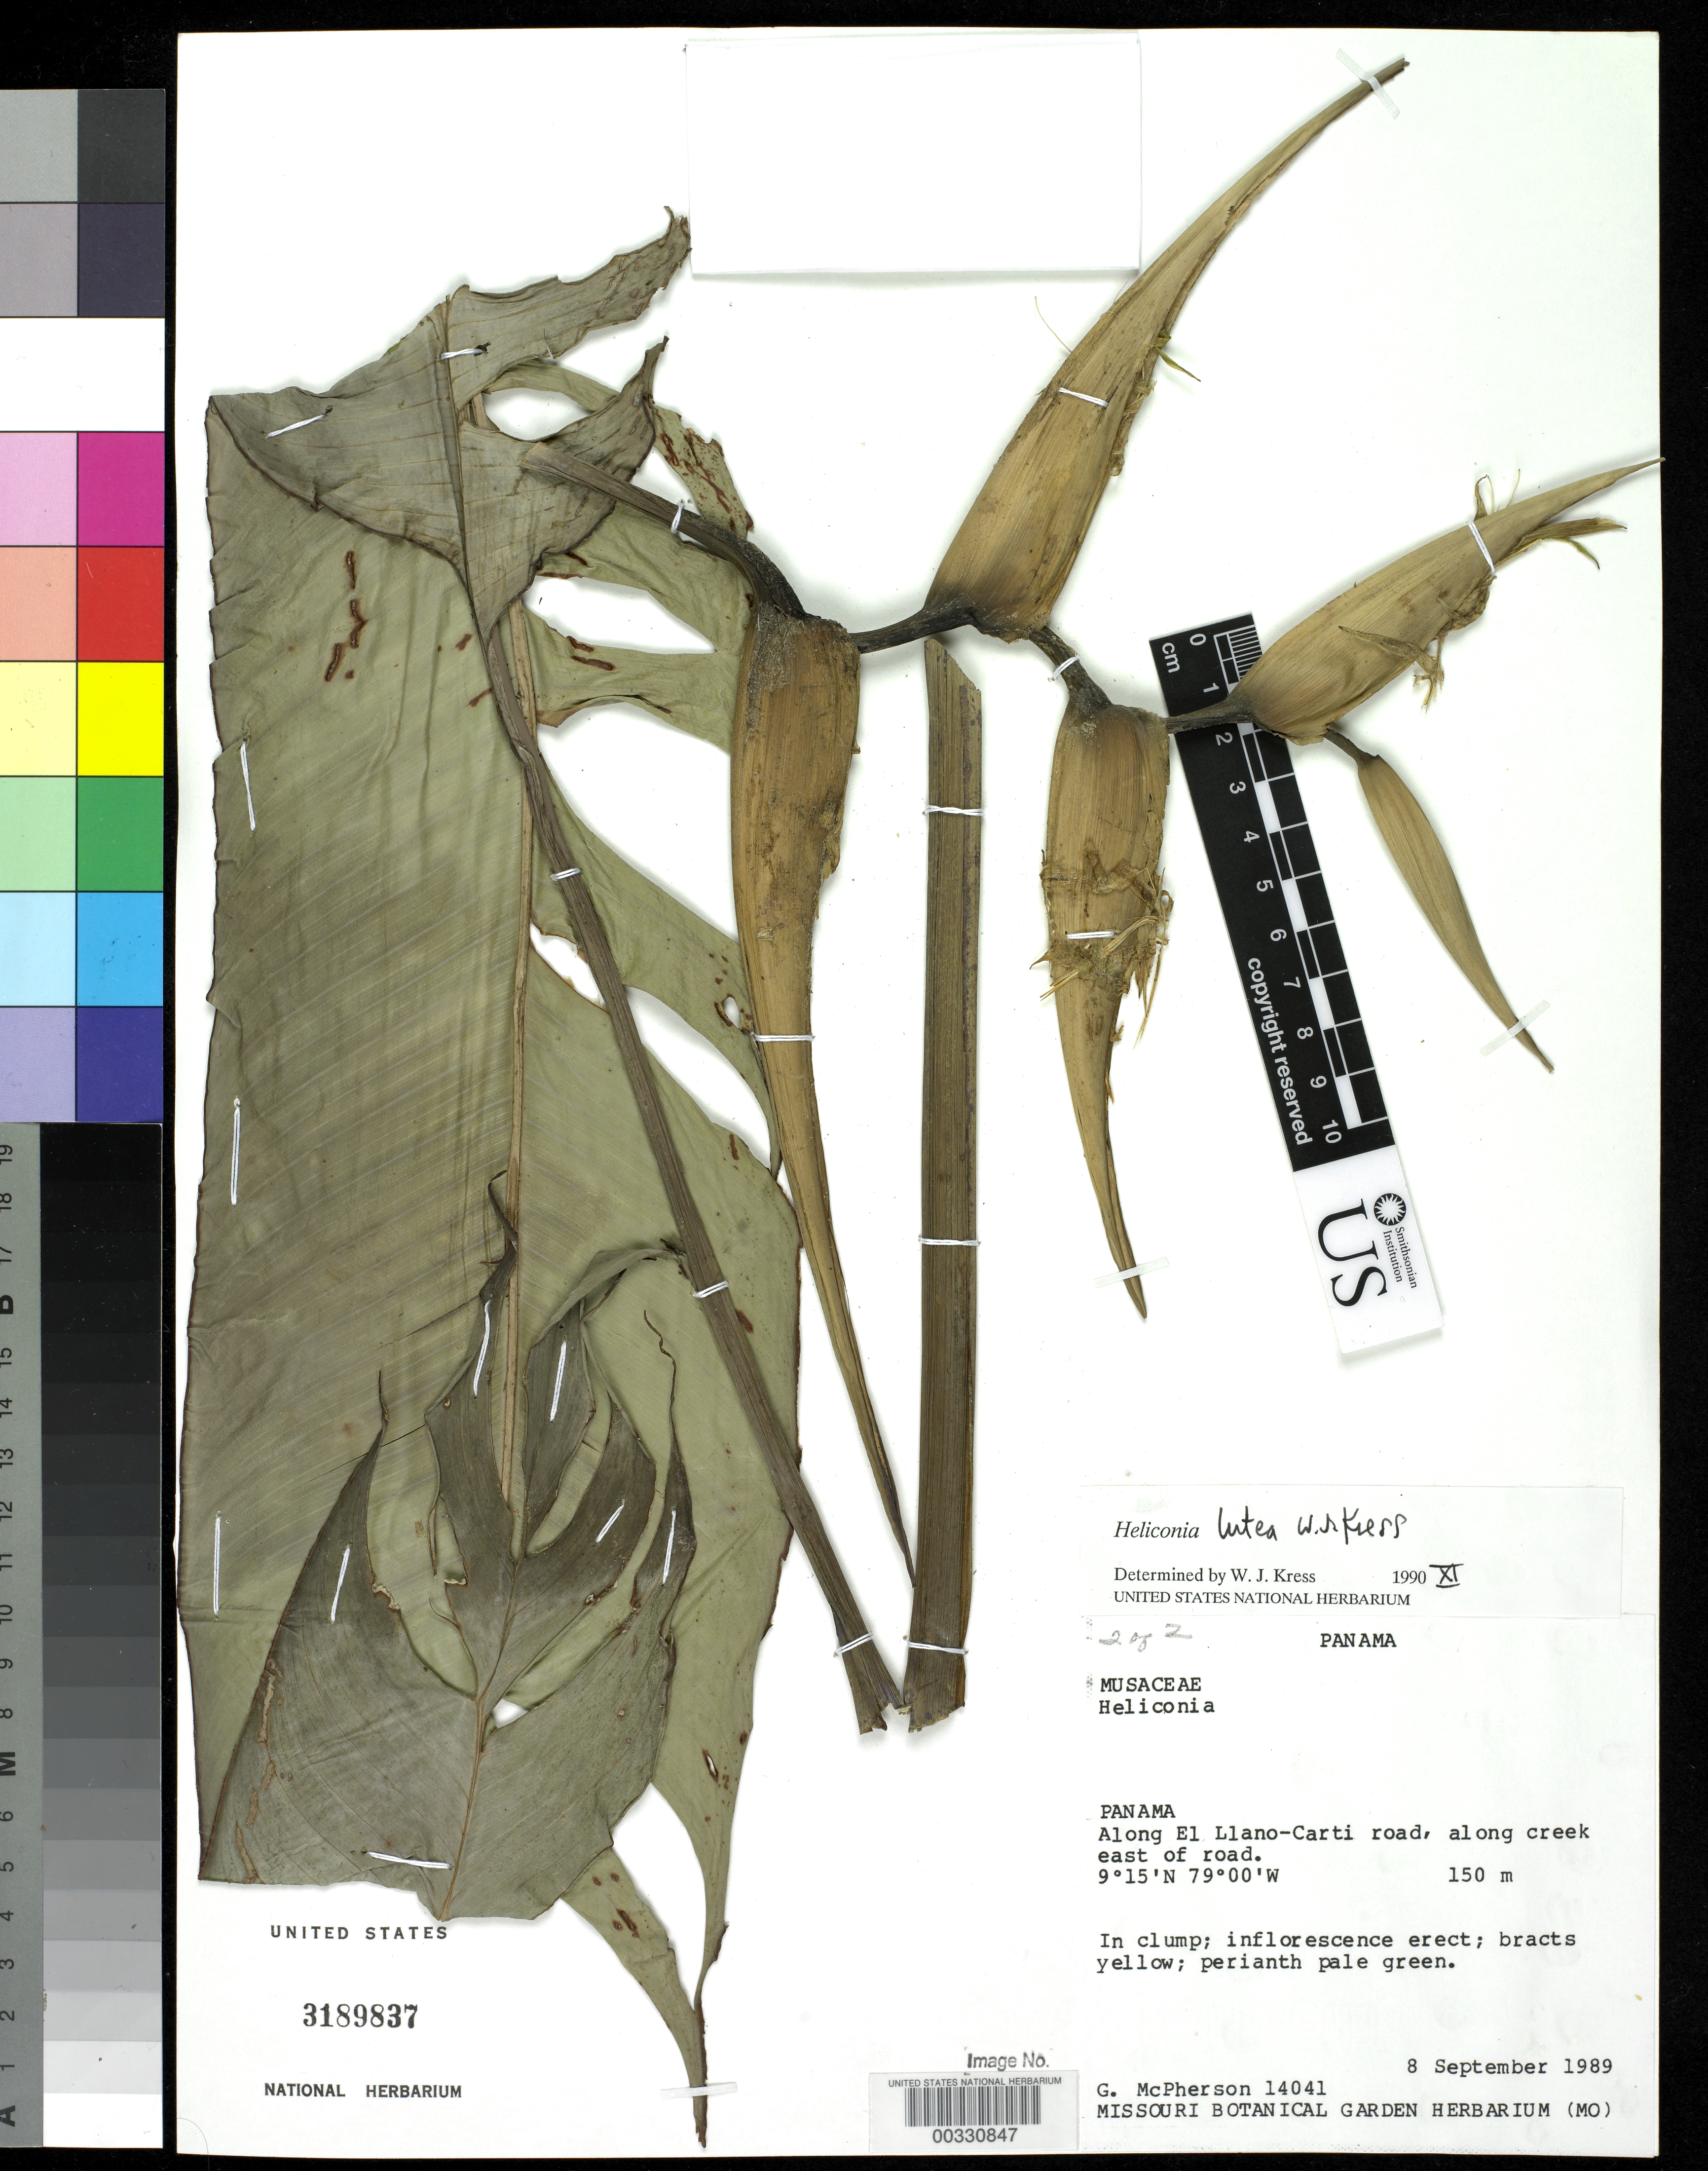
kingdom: Plantae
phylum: Tracheophyta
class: Liliopsida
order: Zingiberales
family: Heliconiaceae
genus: Heliconia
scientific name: Heliconia lutea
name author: W.J. Kress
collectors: G. D. McPherson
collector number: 14041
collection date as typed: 08 Sep 1989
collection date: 1989-09-08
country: Panama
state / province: Panamá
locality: Along El Llano-Carti road, along Creek E of road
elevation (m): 150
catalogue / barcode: US 3189836